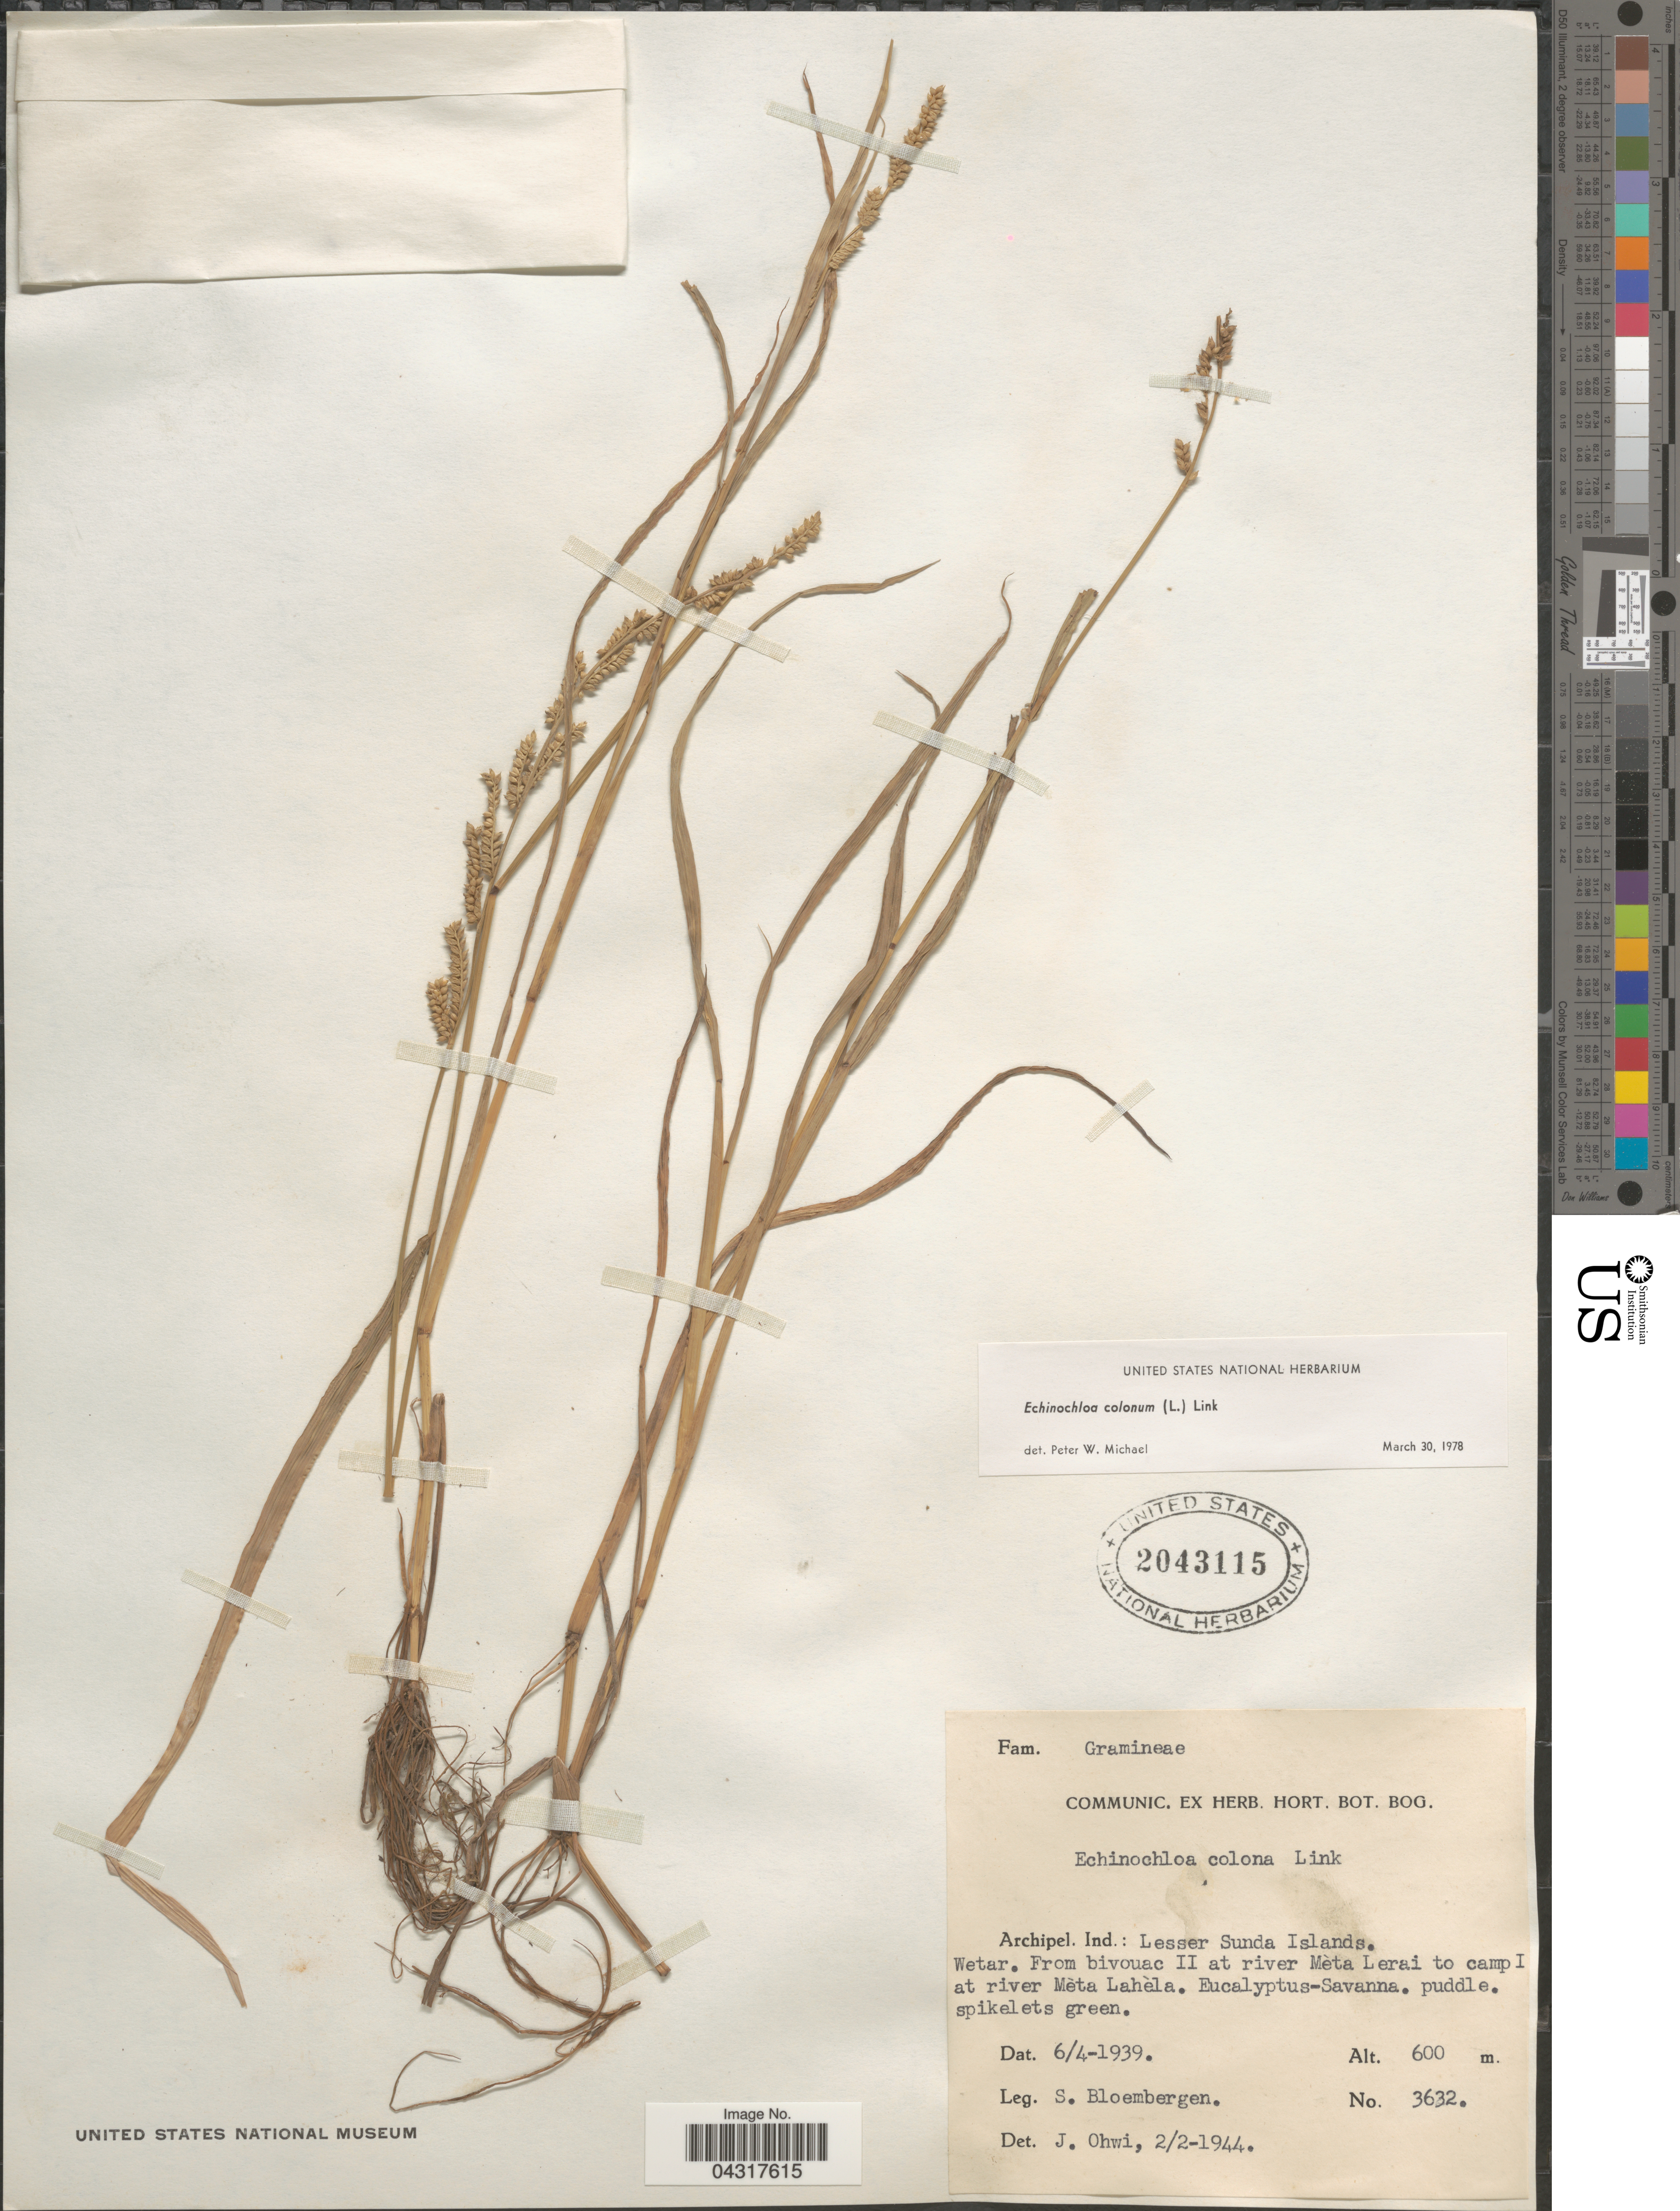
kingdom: Plantae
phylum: Tracheophyta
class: Liliopsida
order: Poales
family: Poaceae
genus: Echinochloa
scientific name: Echinochloa colona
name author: (L.) Link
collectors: S. Bloembergen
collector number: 3632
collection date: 1939-04-06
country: Indonesia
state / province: Nusa Tenggara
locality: Archipel. Ind.: Lesser Sunda Islands. Wetar. From bivouac II at river Mèta Lerai to camp I at river Mèta Lahèla.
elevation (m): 600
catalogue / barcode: US 2043115